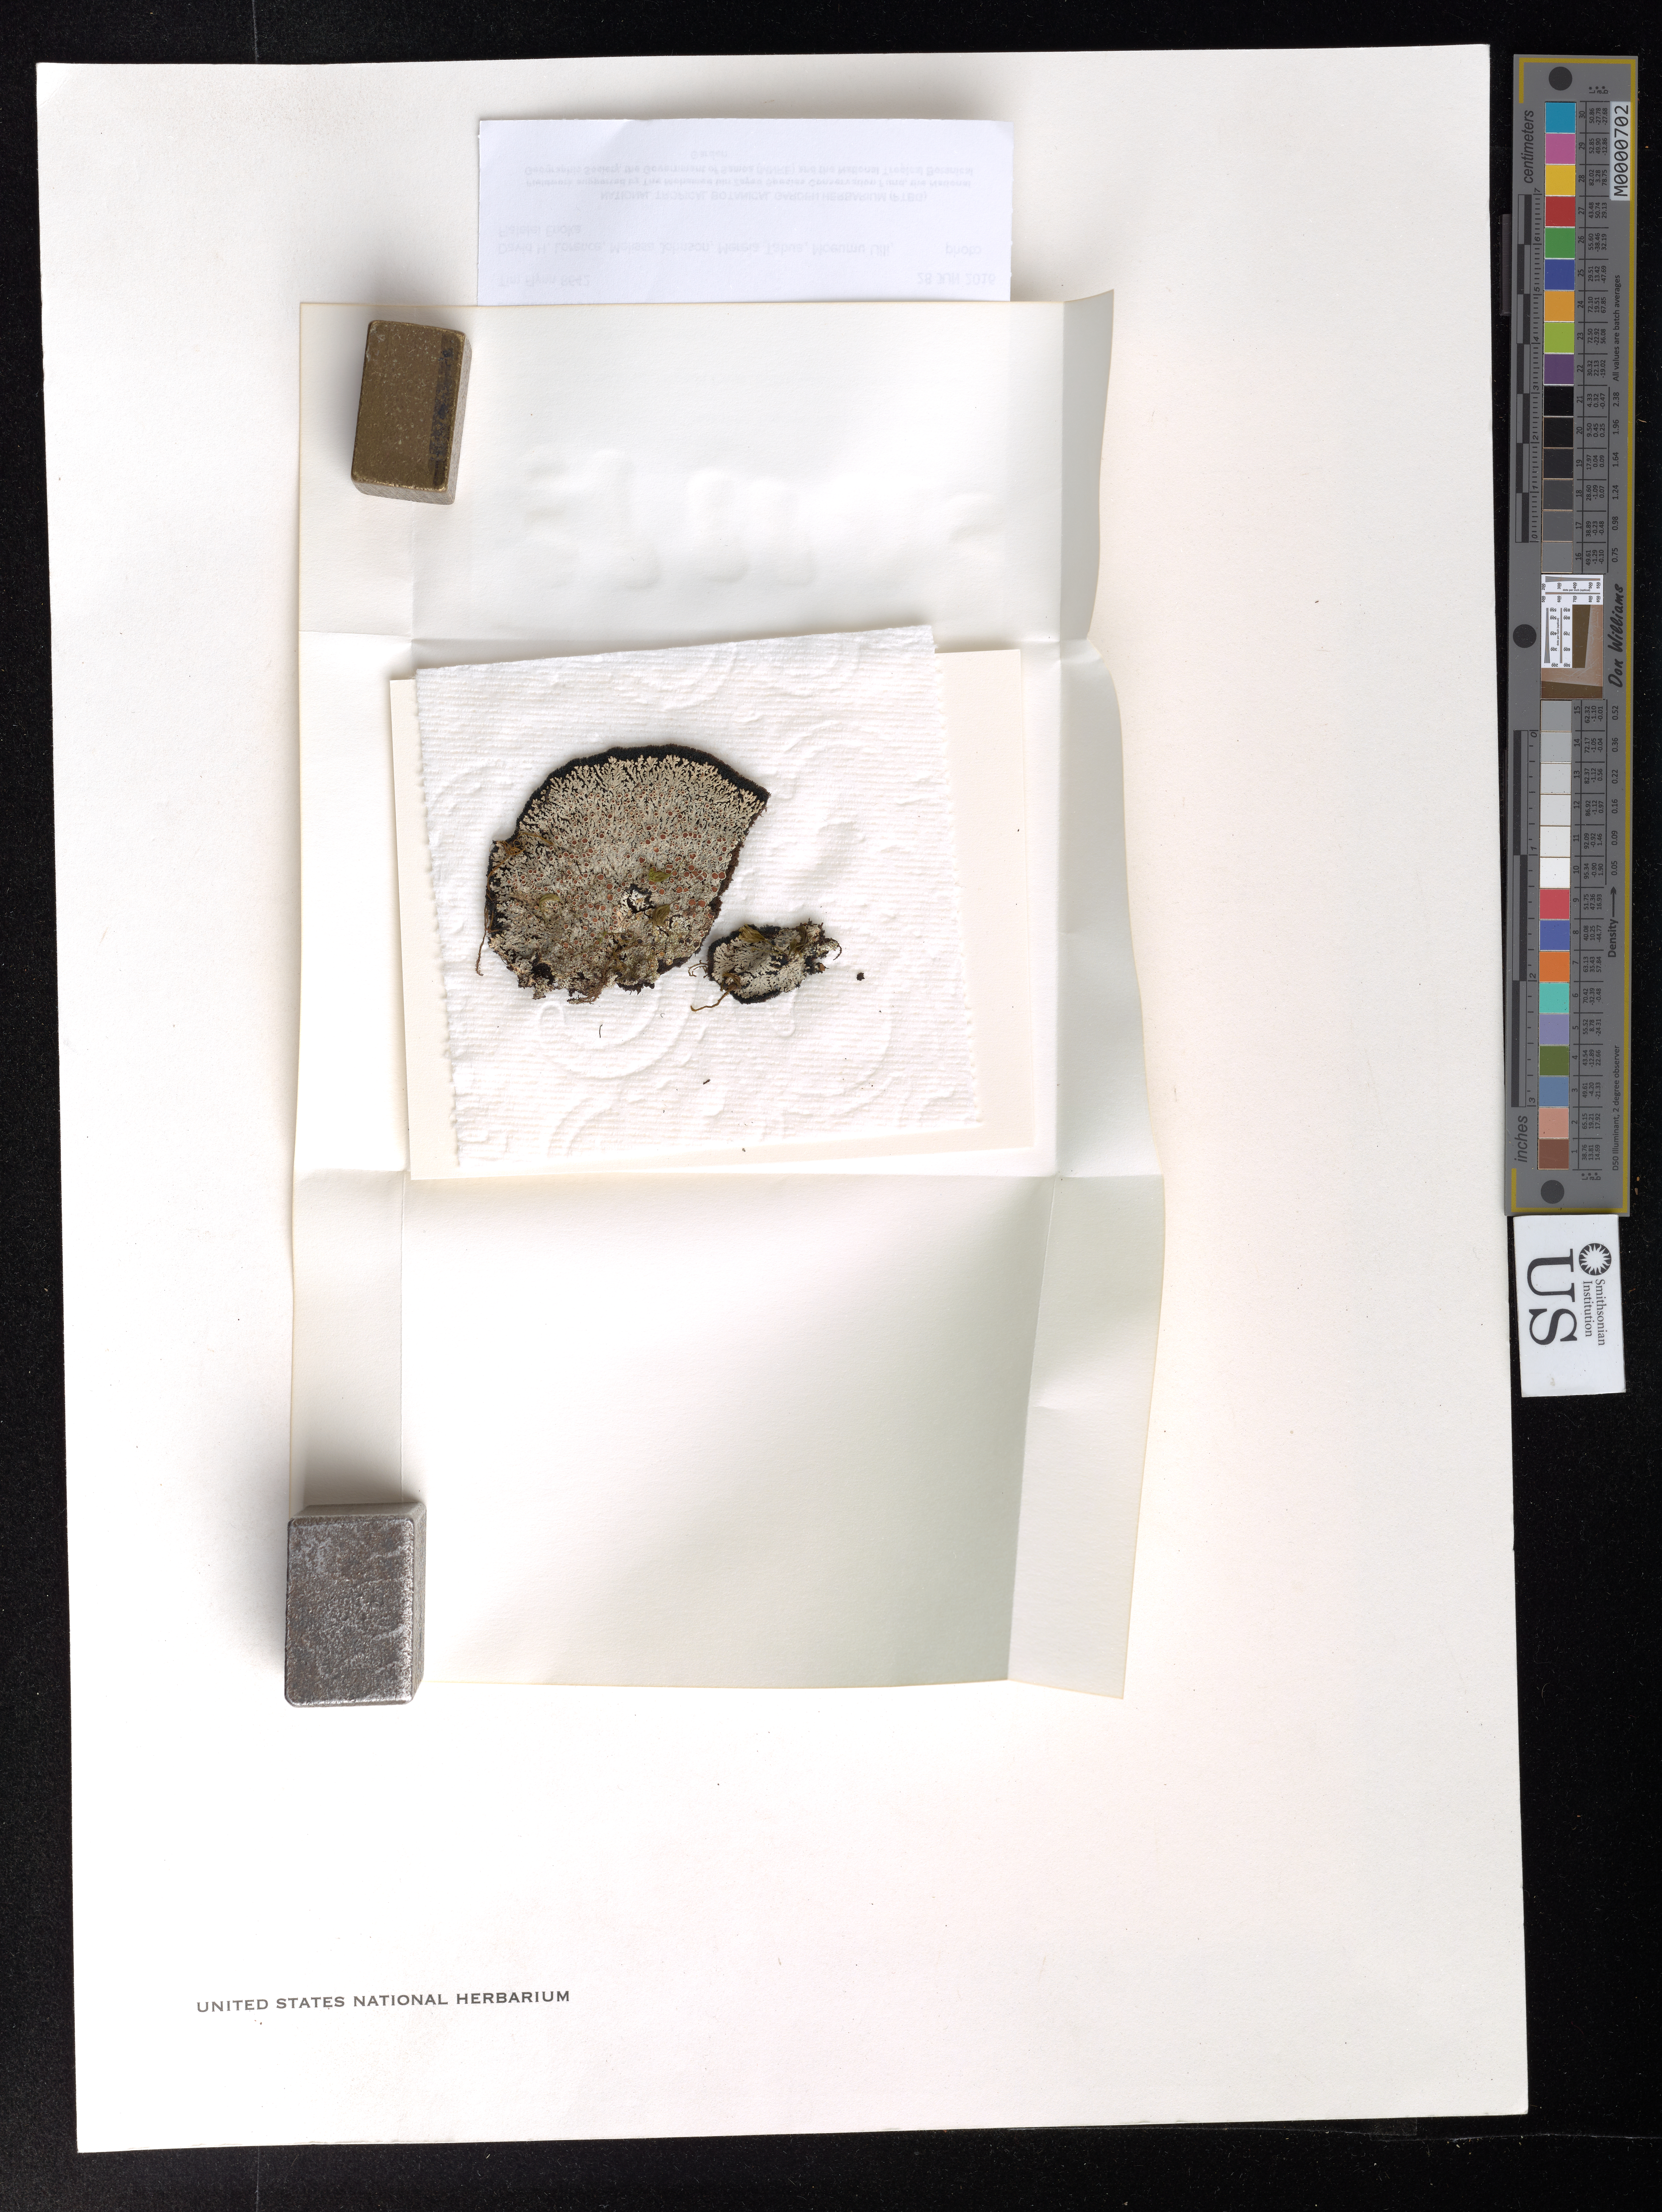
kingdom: Fungi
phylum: Ascomycota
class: Lecanoromycetes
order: Peltigerales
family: Pannariaceae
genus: Pannaria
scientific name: Pannaria sp.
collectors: T. W. Flynn, D. Lorence, M. Johnson, M. Tabua, M. Uili & F. Enoka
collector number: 8642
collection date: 2016-06-28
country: Samoa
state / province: Gagaifomauga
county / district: Savaii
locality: Mata Vanu Crater, forest around/above.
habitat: Disturbed montane forest. W/ Dysoxylum, Fagraea, Cyathea, Macaranga, Macropiper.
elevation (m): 673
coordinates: -13.542778, -172.396667